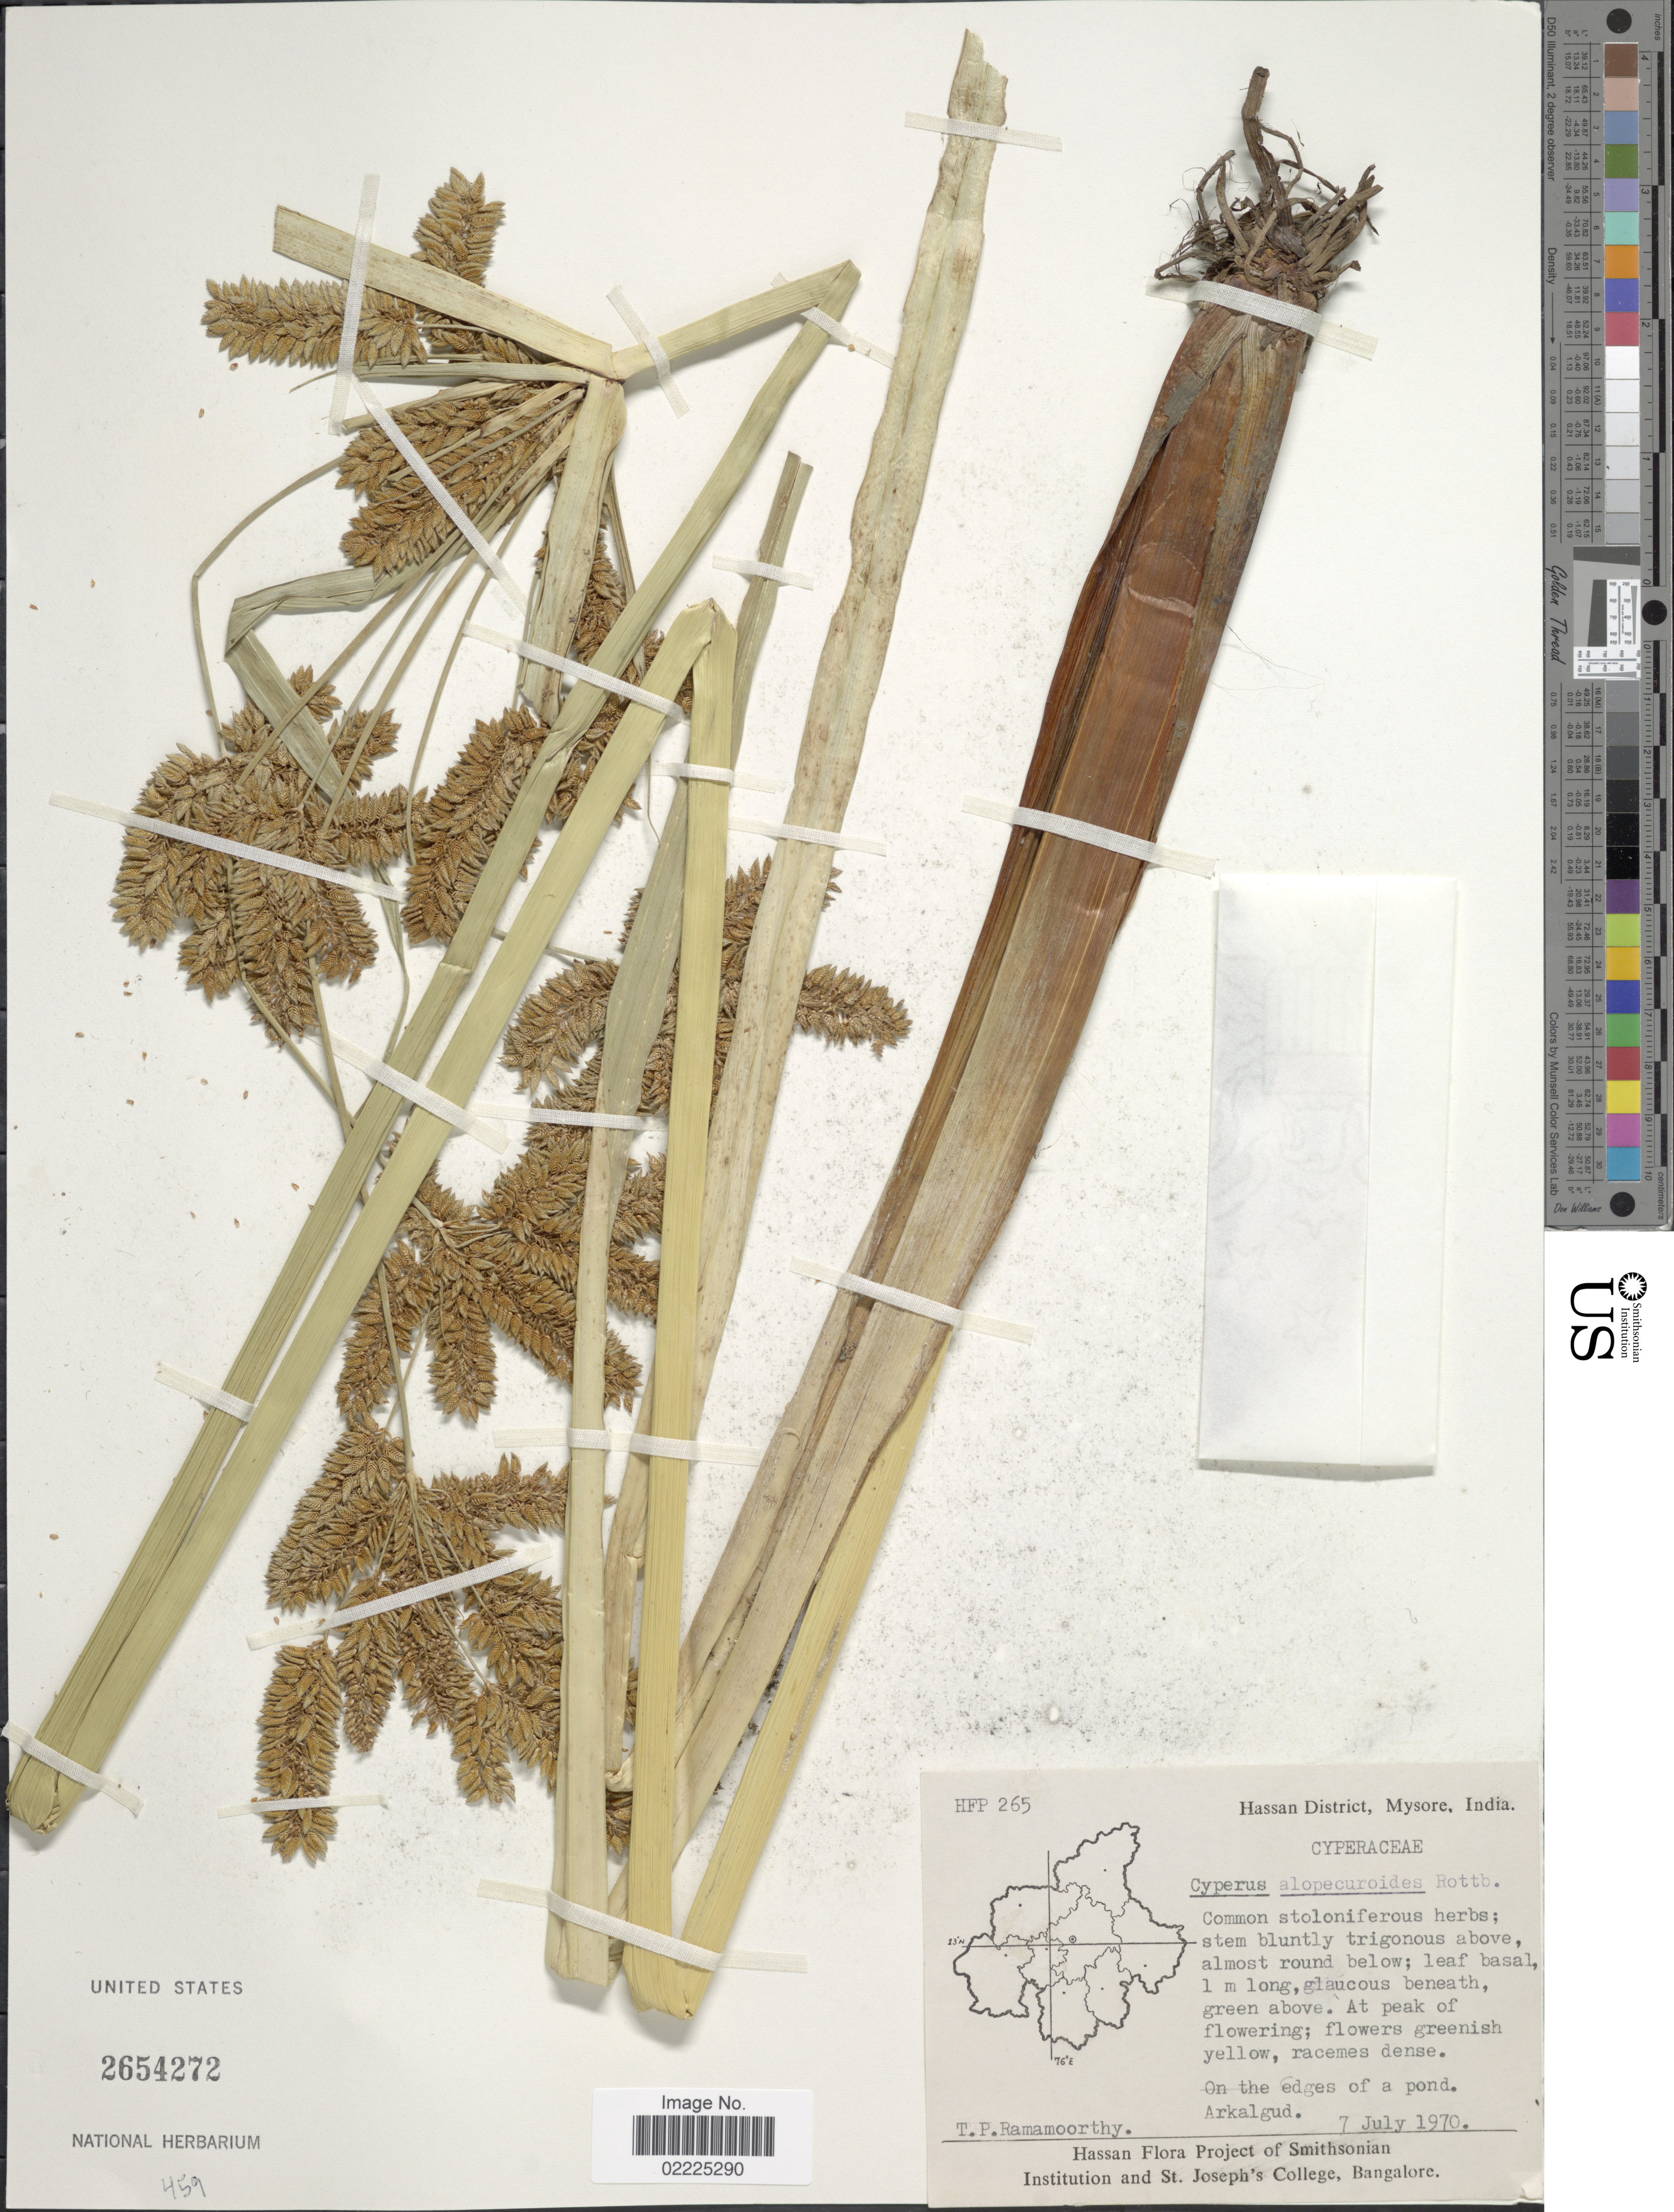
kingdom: Plantae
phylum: Tracheophyta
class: Liliopsida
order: Poales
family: Cyperaceae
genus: Cyperus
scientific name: Cyperus alopecuroides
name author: Rottb.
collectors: T. P. Ramamoorthy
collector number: HFP265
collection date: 1970-07-07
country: India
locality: Hassan District, Mysore, Arkalgud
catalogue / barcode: US 2654272